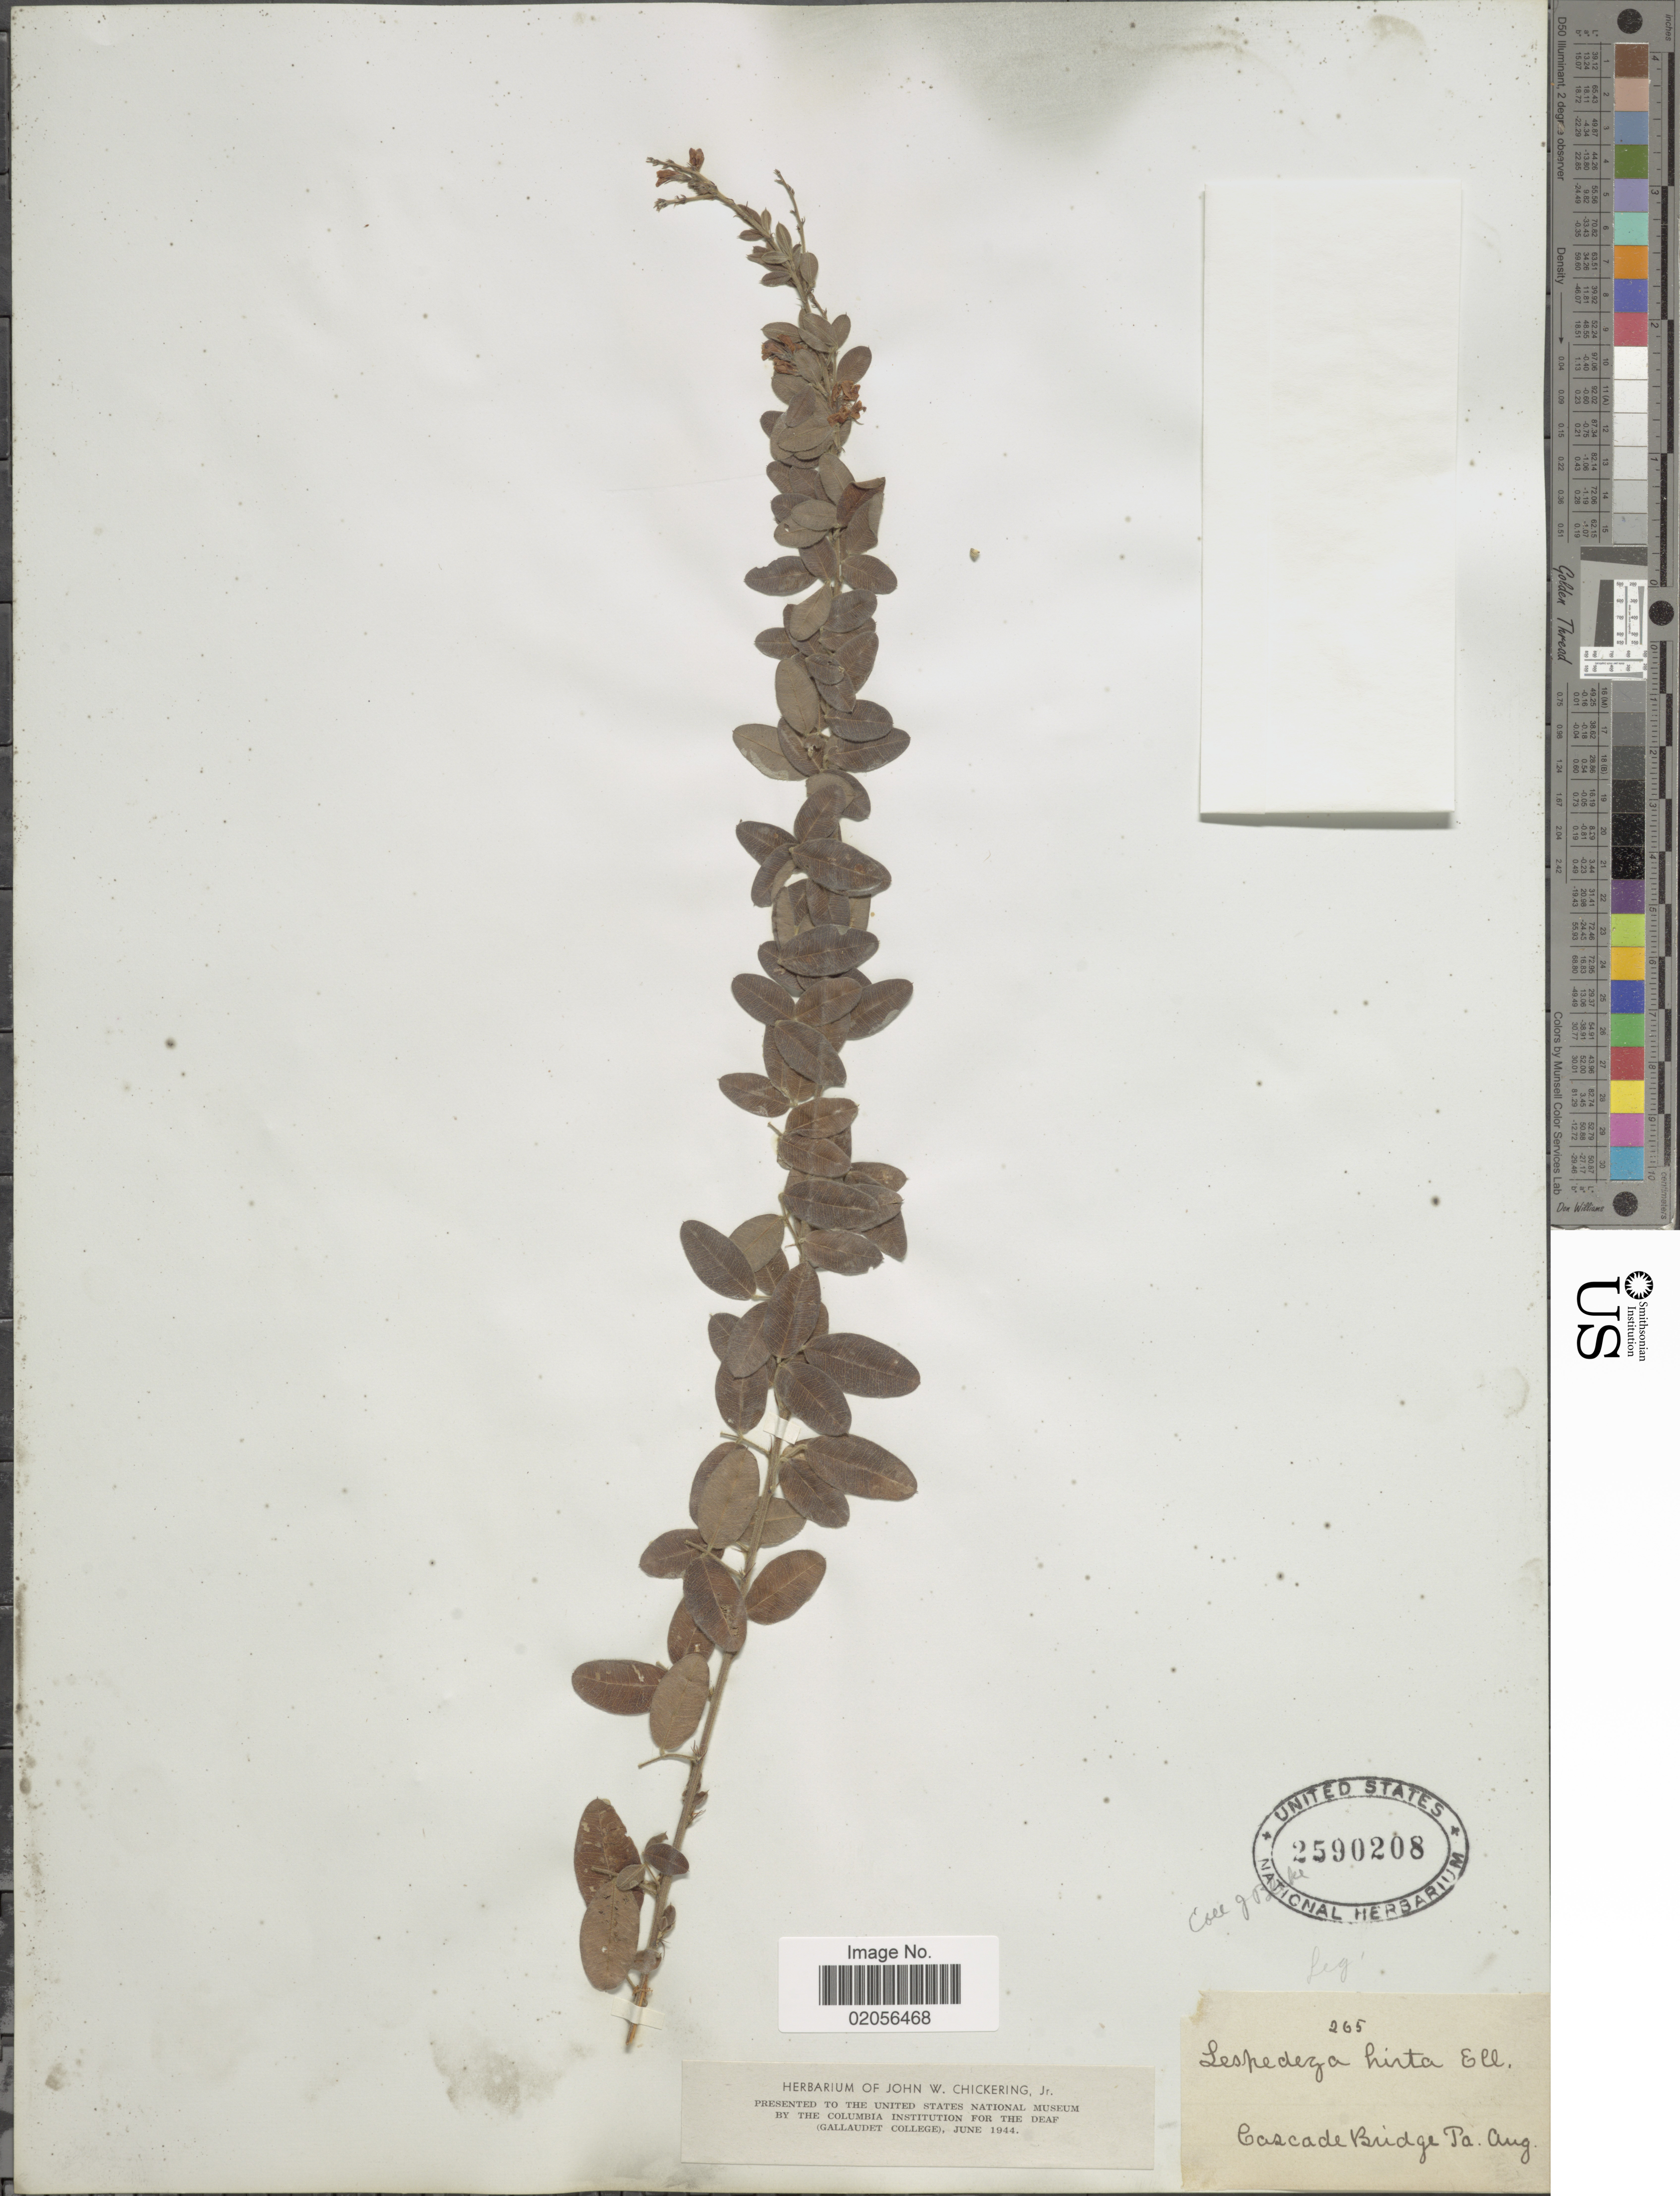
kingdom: Plantae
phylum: Tracheophyta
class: Magnoliopsida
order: Fabales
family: Fabaceae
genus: Lespedeza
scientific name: Lespedeza hirta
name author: (L.) Hornem.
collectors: ex herb. J.W. Chickering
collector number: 265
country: United States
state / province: Pennsylvania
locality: Cascade Bridge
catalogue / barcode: US 2590208